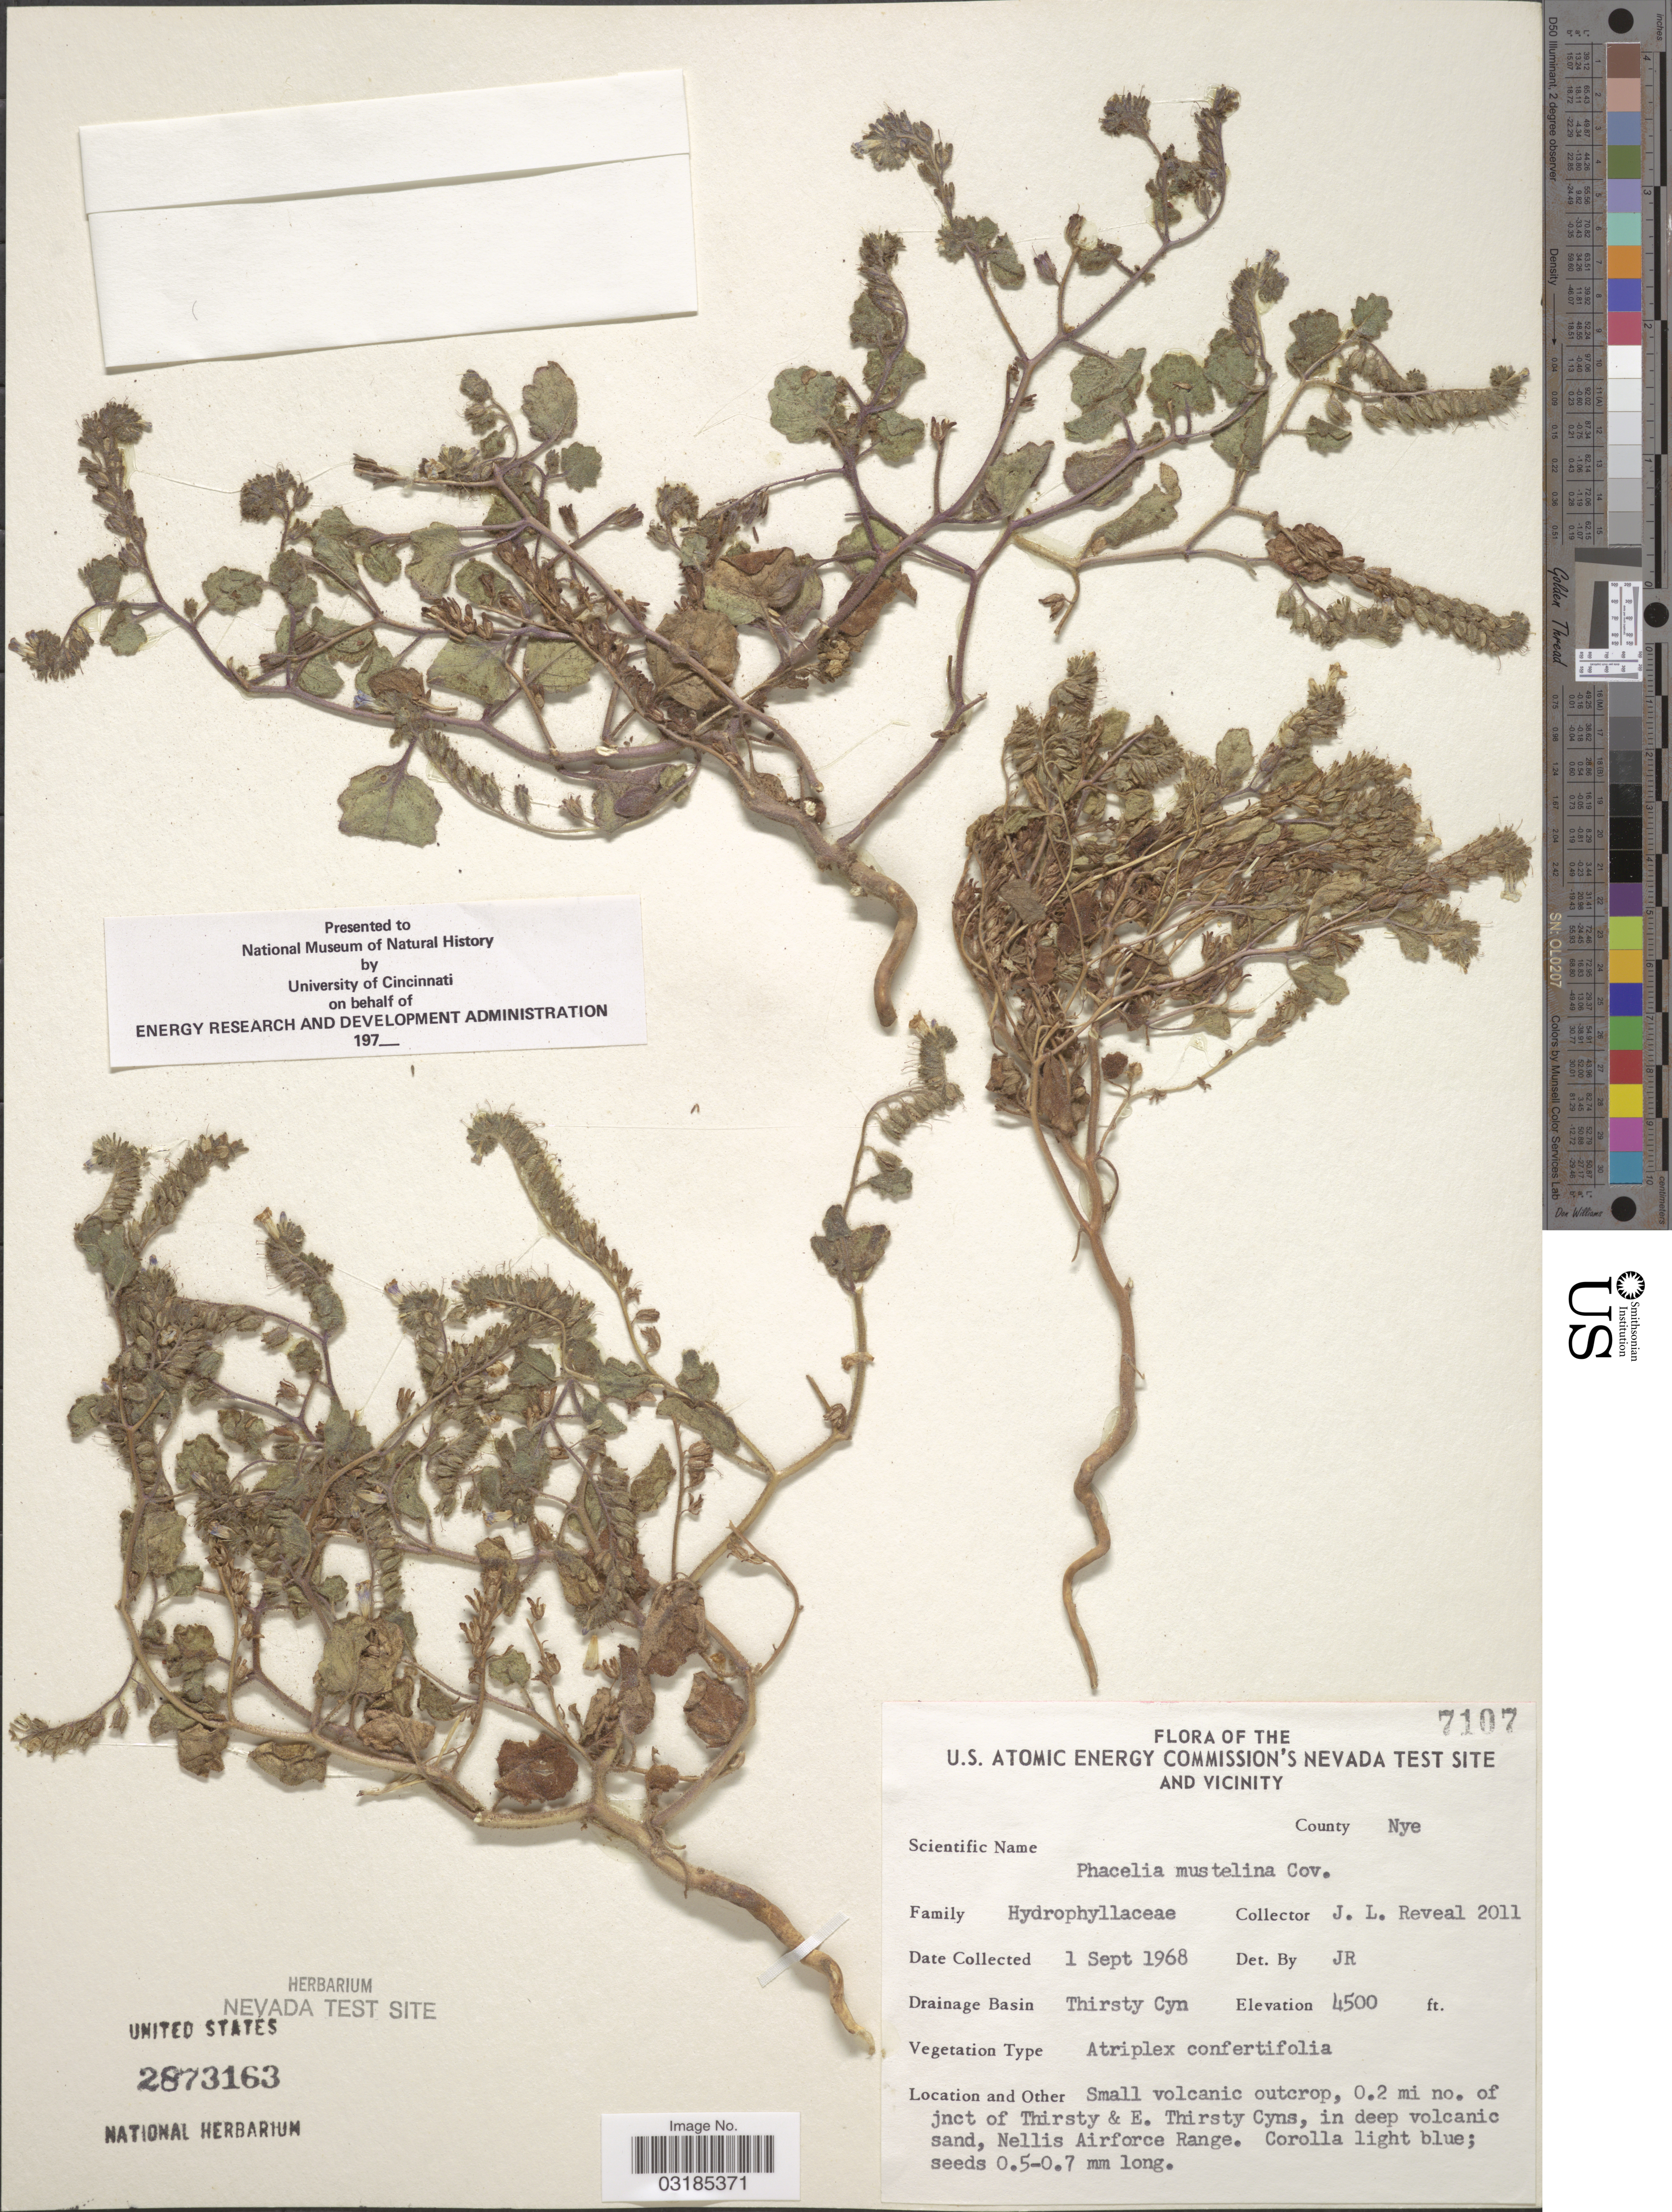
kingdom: Plantae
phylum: Tracheophyta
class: Magnoliopsida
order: Boraginales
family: Hydrophyllaceae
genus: Phacelia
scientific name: Phacelia mustelina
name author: Coville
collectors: J. L. Reveal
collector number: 2011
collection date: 1968-09-01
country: United States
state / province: Nevada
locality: U.S. Atomic Energy Commission's Nevada Test Site and Vicinity. County Nye. Drainage Basin Thirsty Cyn. 0.2 mi no. of jnct of Thirsty & E. Thirsty Cyns, in deep volcanic sand, Nellis Airforce Range.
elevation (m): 1372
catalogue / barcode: US 2873163